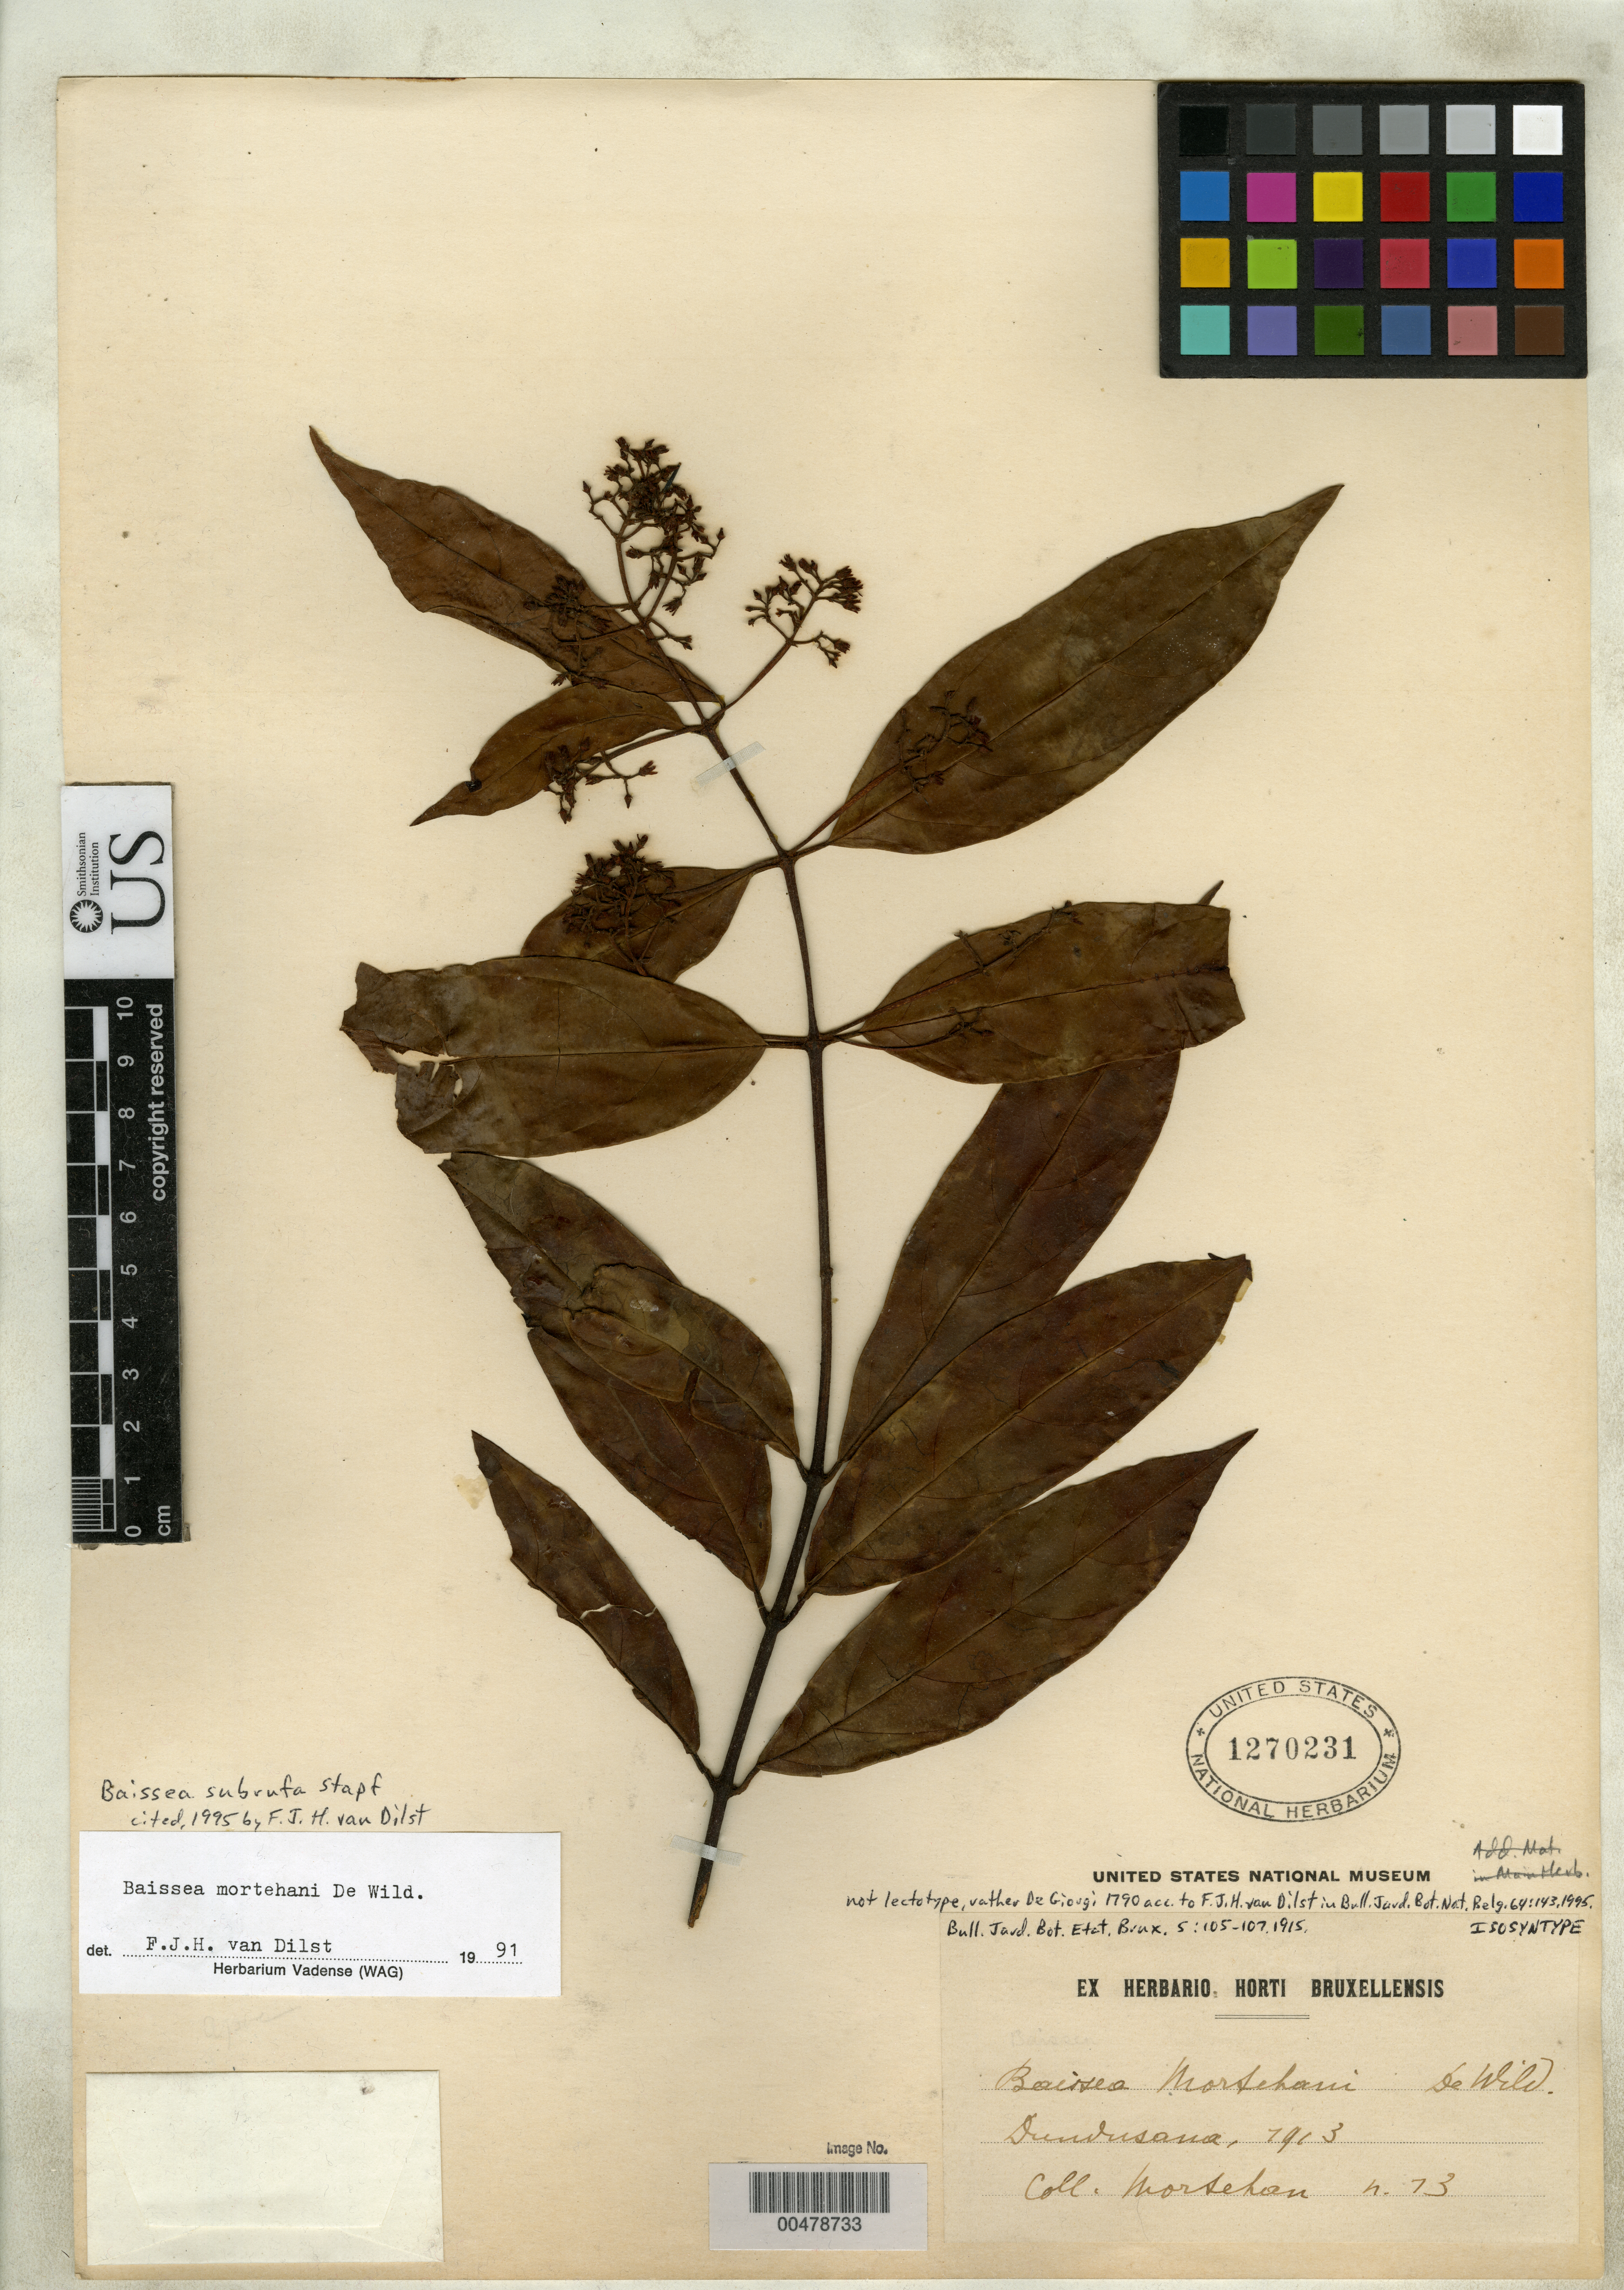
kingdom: Plantae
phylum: Tracheophyta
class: Magnoliopsida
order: Gentianales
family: Apocynaceae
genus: Baissea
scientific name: Baissea mortehanii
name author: De Wild.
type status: Isosyntype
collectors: M. G. Mortehan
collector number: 73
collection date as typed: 1913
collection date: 1913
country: Congo, Democratic Republic of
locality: Dendresana.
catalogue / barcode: US 1270231